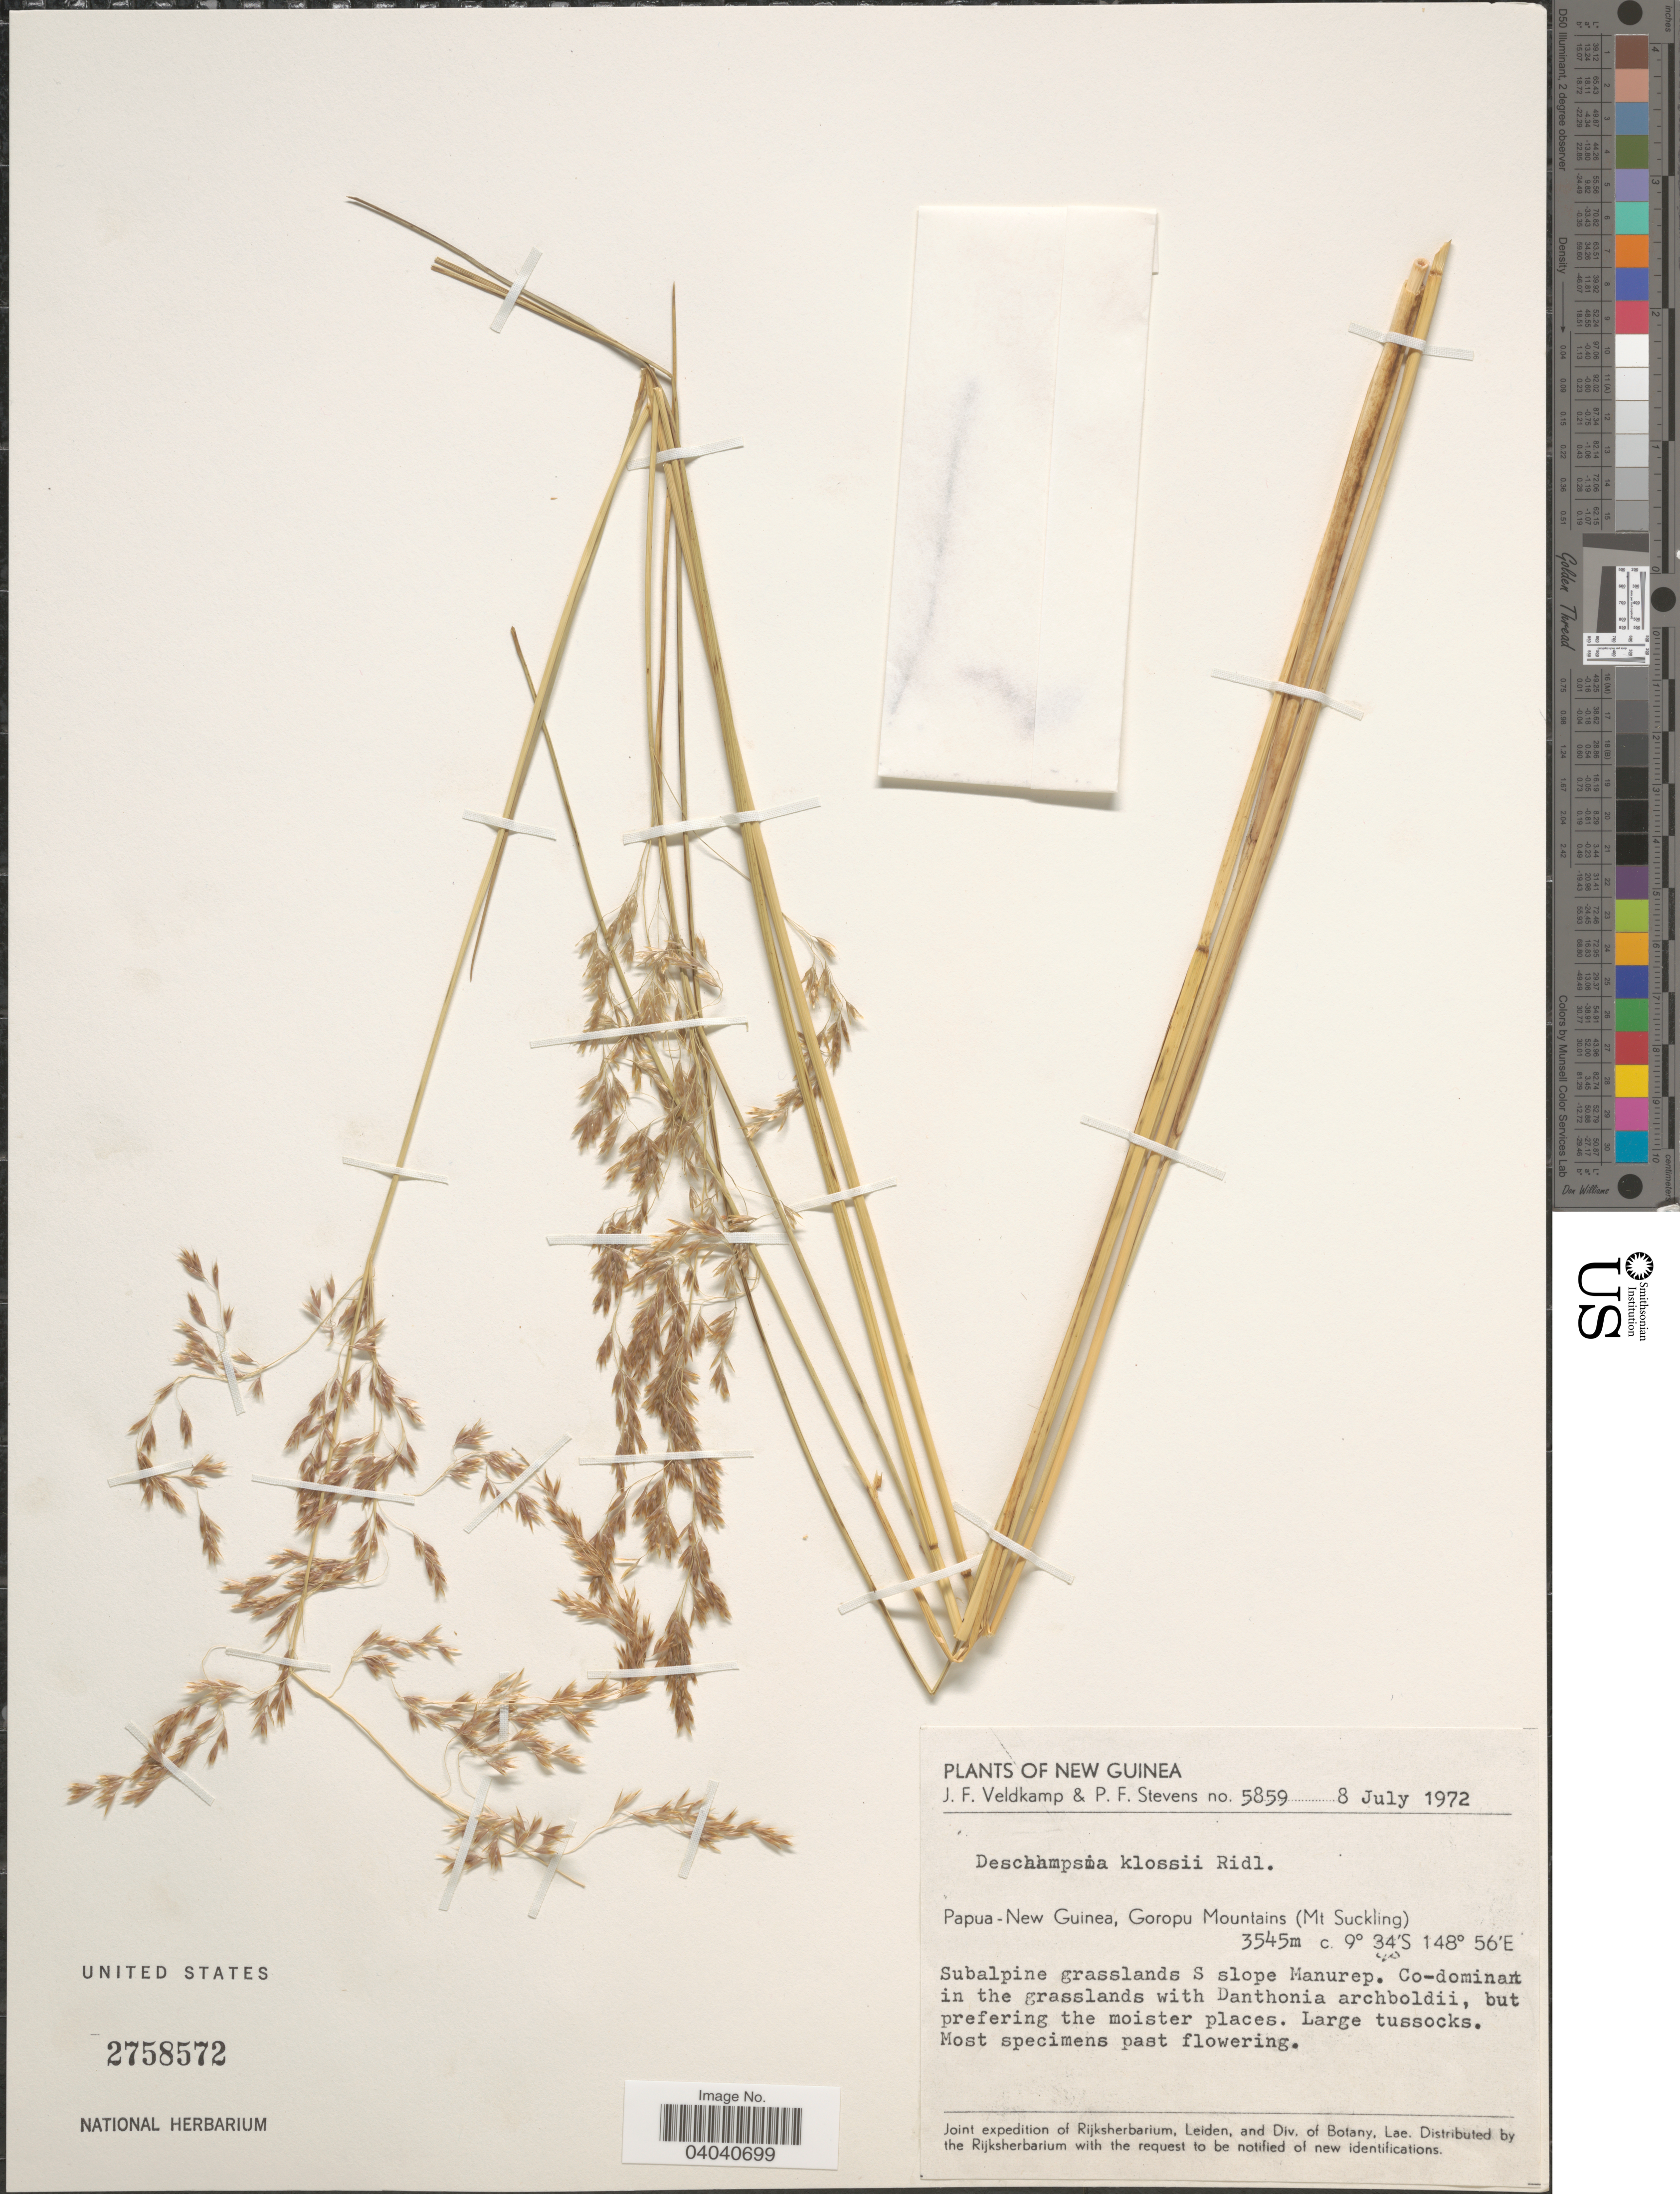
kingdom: Plantae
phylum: Tracheophyta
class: Liliopsida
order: Poales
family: Poaceae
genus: Deschampsia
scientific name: Deschampsia klossii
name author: Ridl.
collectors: J. F. Veldkamp & P. F. Stevens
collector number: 5859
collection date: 1972-07-08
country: Papua New Guinea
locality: New Guinea. Goropu Mountains (Mt. Suckling). Subalpine grasslands S slope Manurep.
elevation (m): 3545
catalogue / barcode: US 2758572